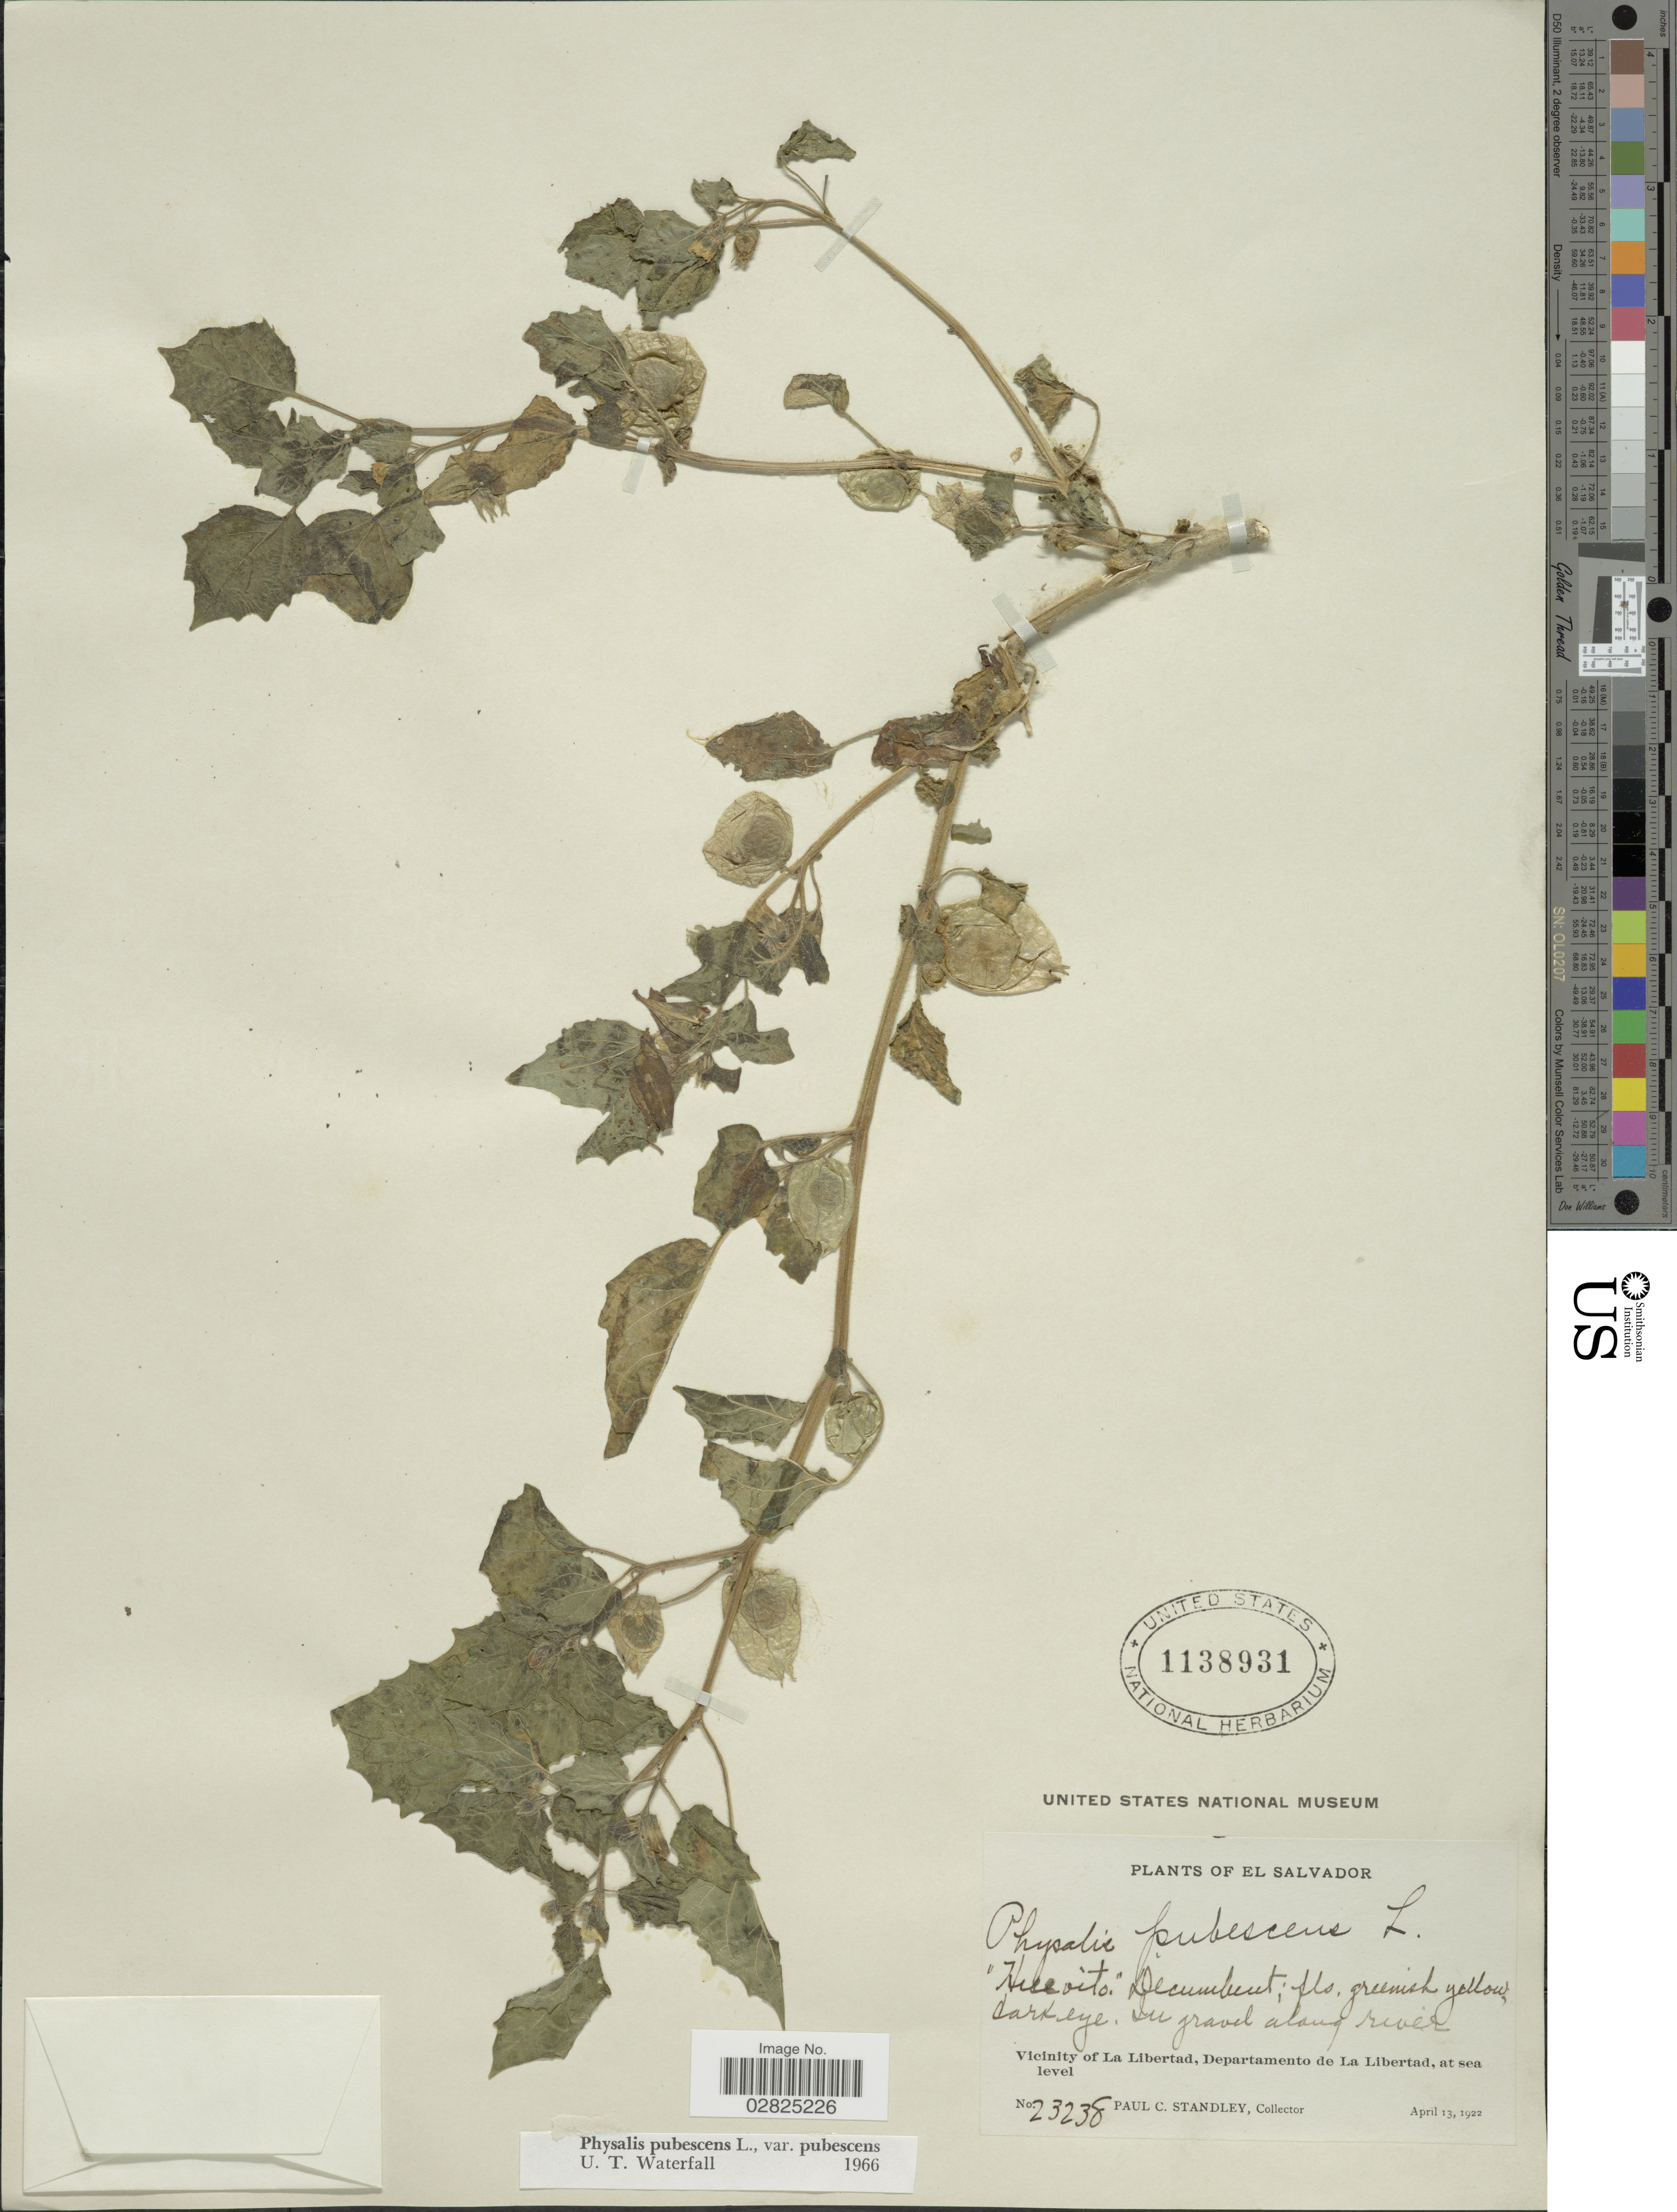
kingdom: Plantae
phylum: Tracheophyta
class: Magnoliopsida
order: Solanales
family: Solanaceae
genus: Physalis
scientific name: Physalis pubescens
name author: L.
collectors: P. C. Standley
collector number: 23238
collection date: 1922-04-13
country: El Salvador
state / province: La Libertad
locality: Vicinity of La Libertad, Departamento de La Libertad.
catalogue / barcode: US 1138931